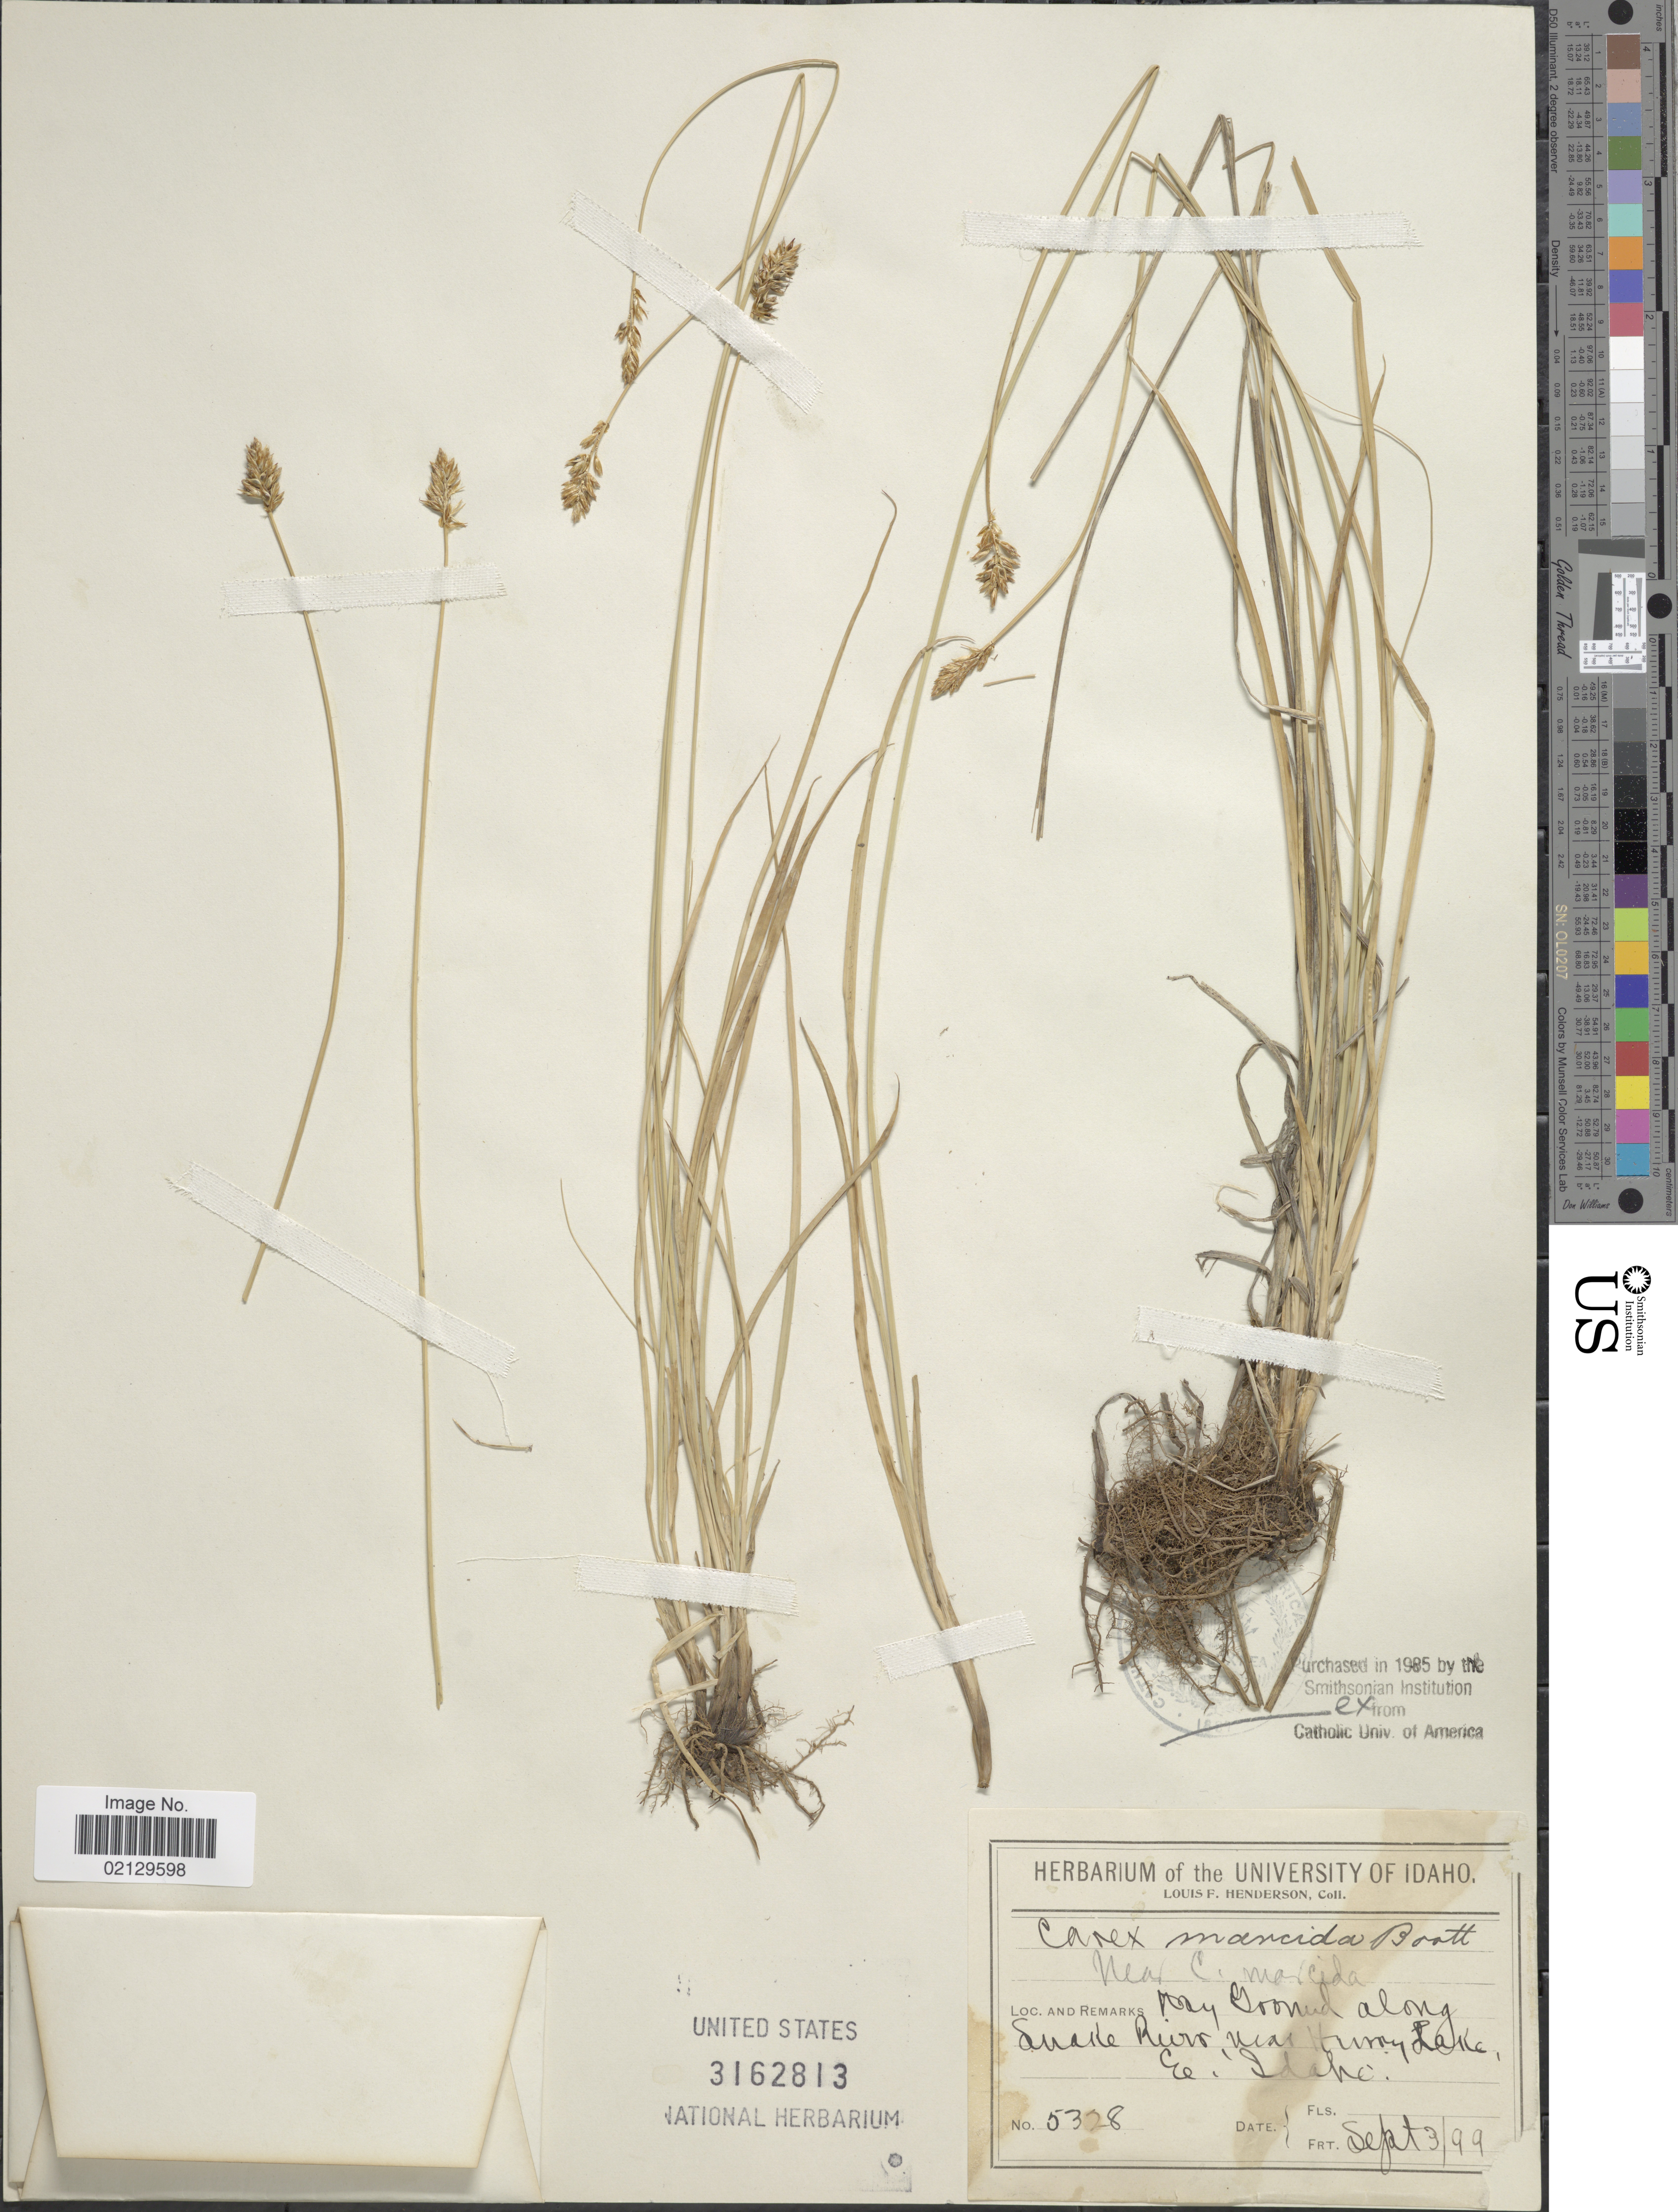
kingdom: Plantae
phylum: Tracheophyta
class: Liliopsida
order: Poales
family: Cyperaceae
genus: Carex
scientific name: Carex praegracilis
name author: W. Boott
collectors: L. Henderson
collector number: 5328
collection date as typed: Transcribed d/m/y: 3/9/99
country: United States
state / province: Idaho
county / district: Owyhee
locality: along Snake River near Henry Lake E. Idaho.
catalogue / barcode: US 3162813